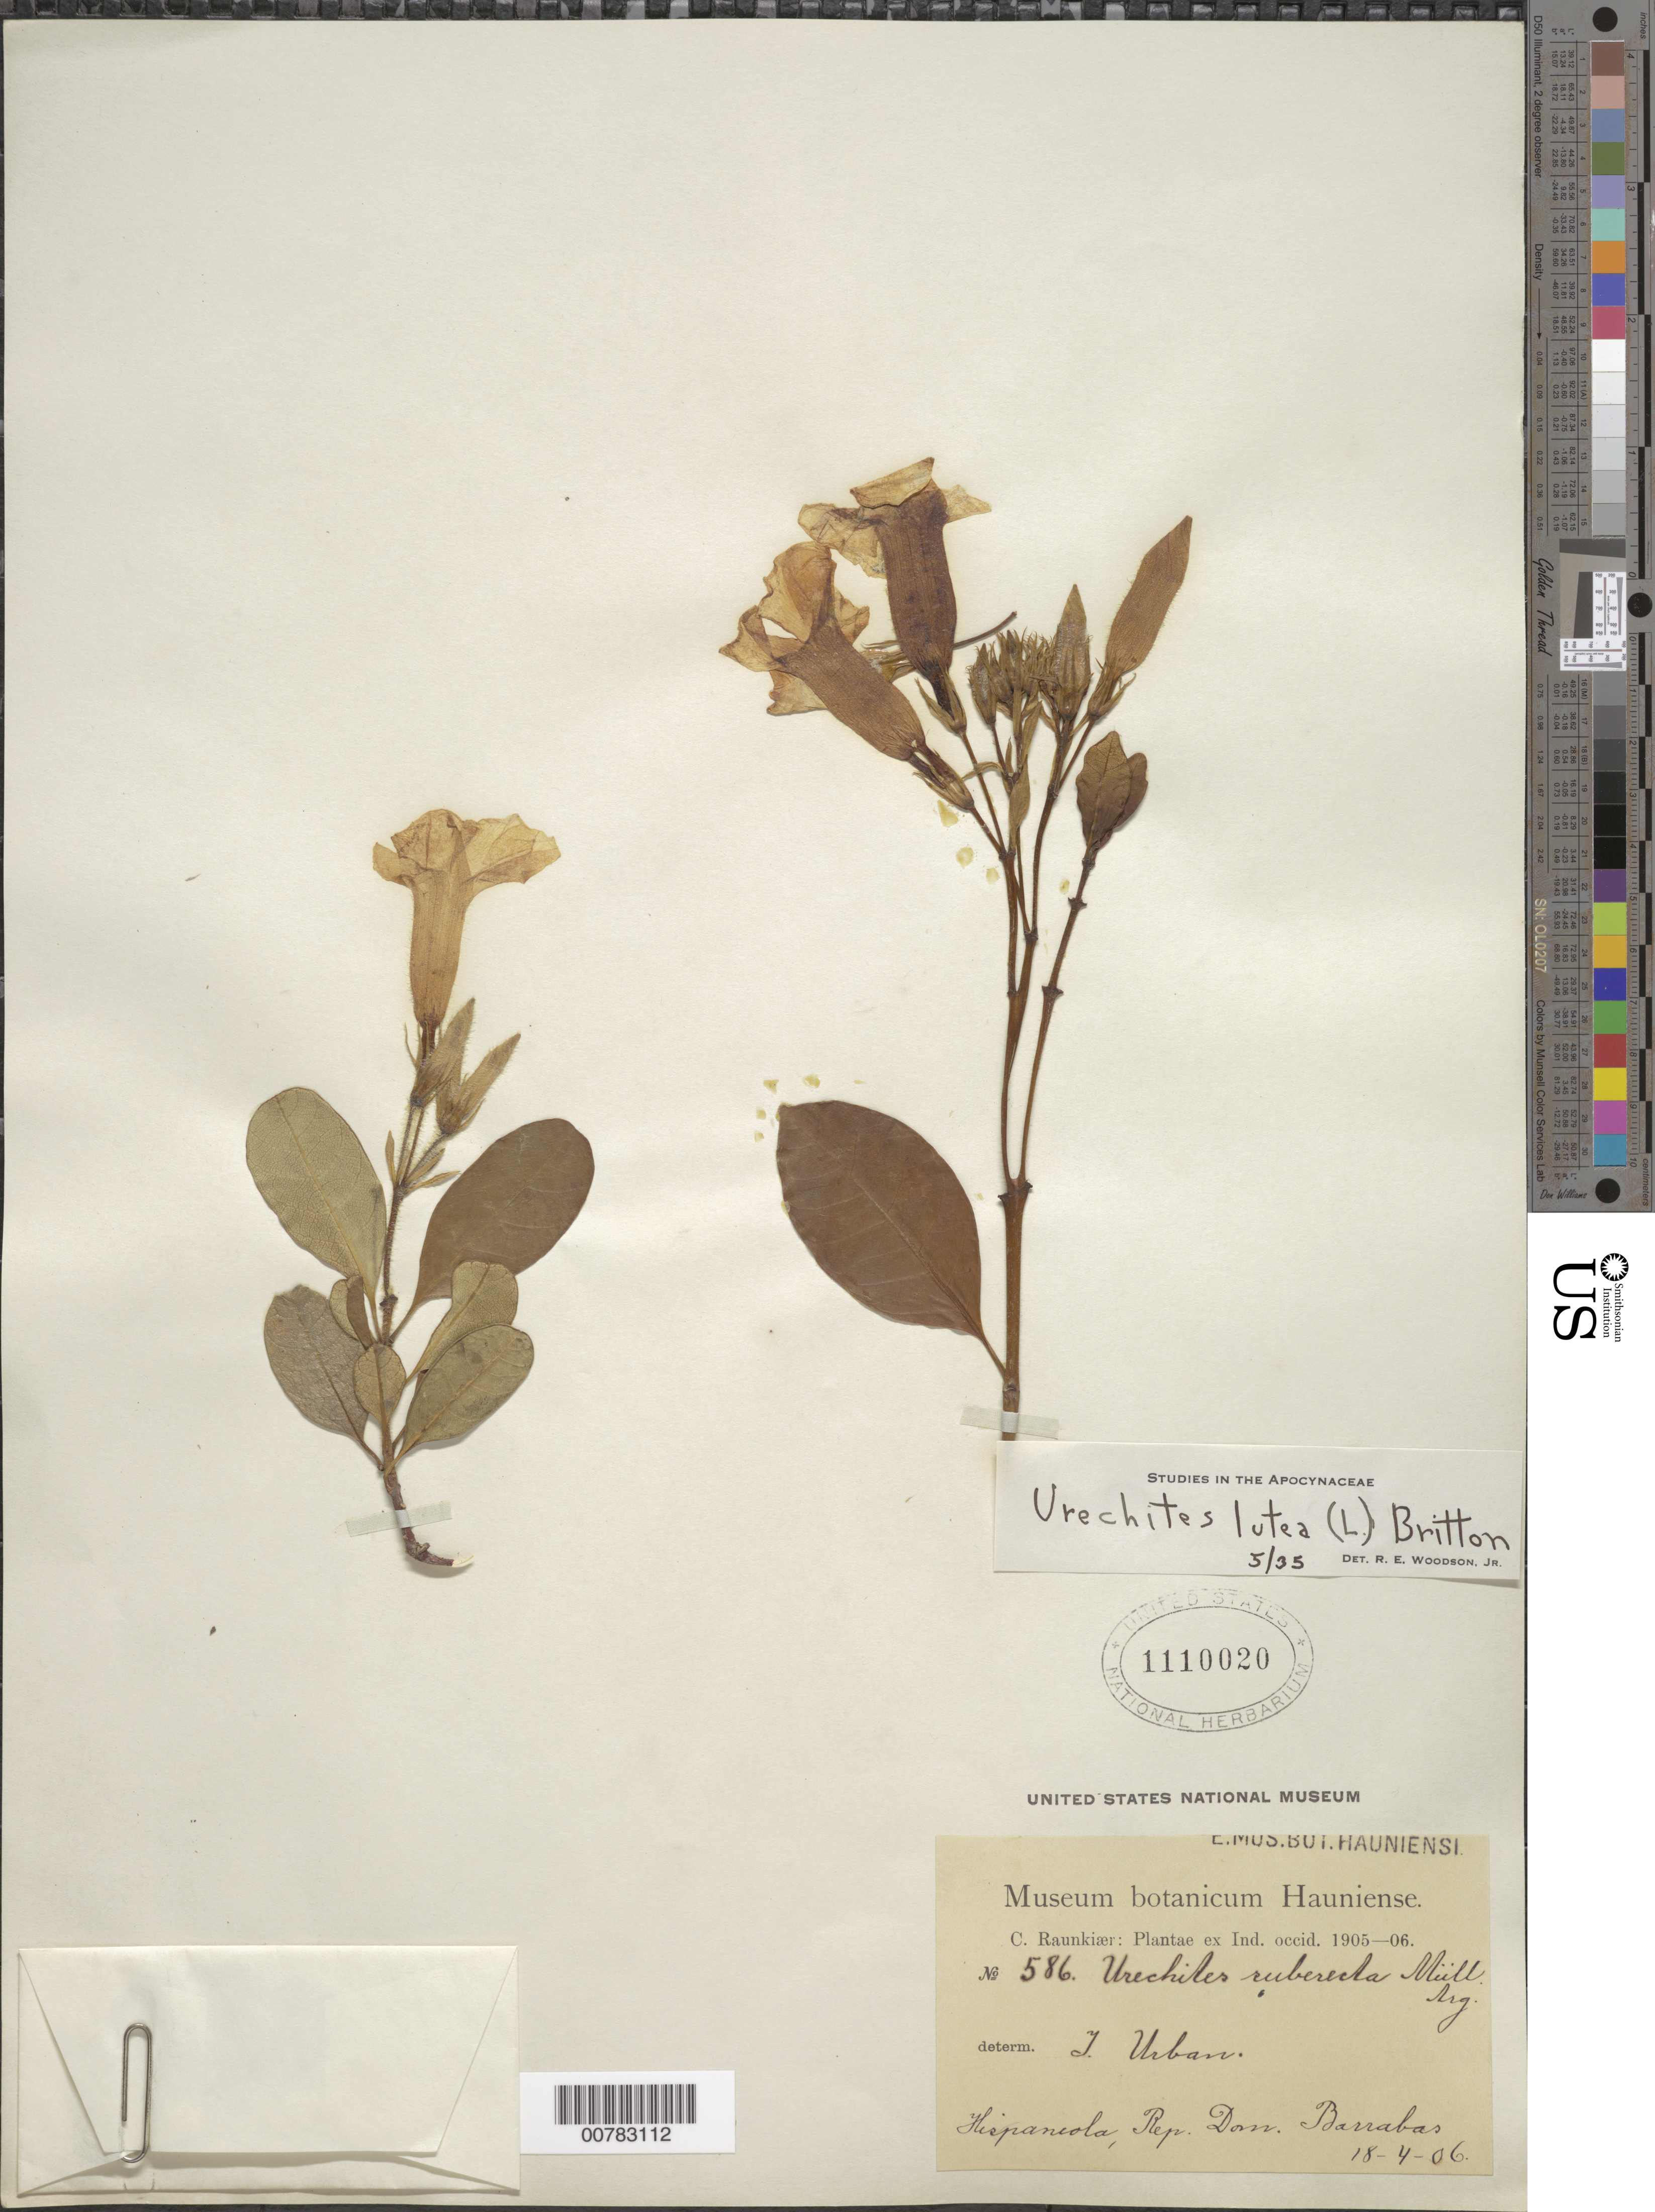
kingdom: Plantae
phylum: Tracheophyta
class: Magnoliopsida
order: Gentianales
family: Apocynaceae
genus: Pentalinon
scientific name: Pentalinon luteum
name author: (L.) B.F. Hansen & Wunderlin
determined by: Woodson, R. E., Jr.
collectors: C. C. Raunkiaer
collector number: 586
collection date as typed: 18 Apr 1906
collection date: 1906-04-18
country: Dominican Republic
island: Hispaniola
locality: Barrabas.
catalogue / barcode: US 1110020